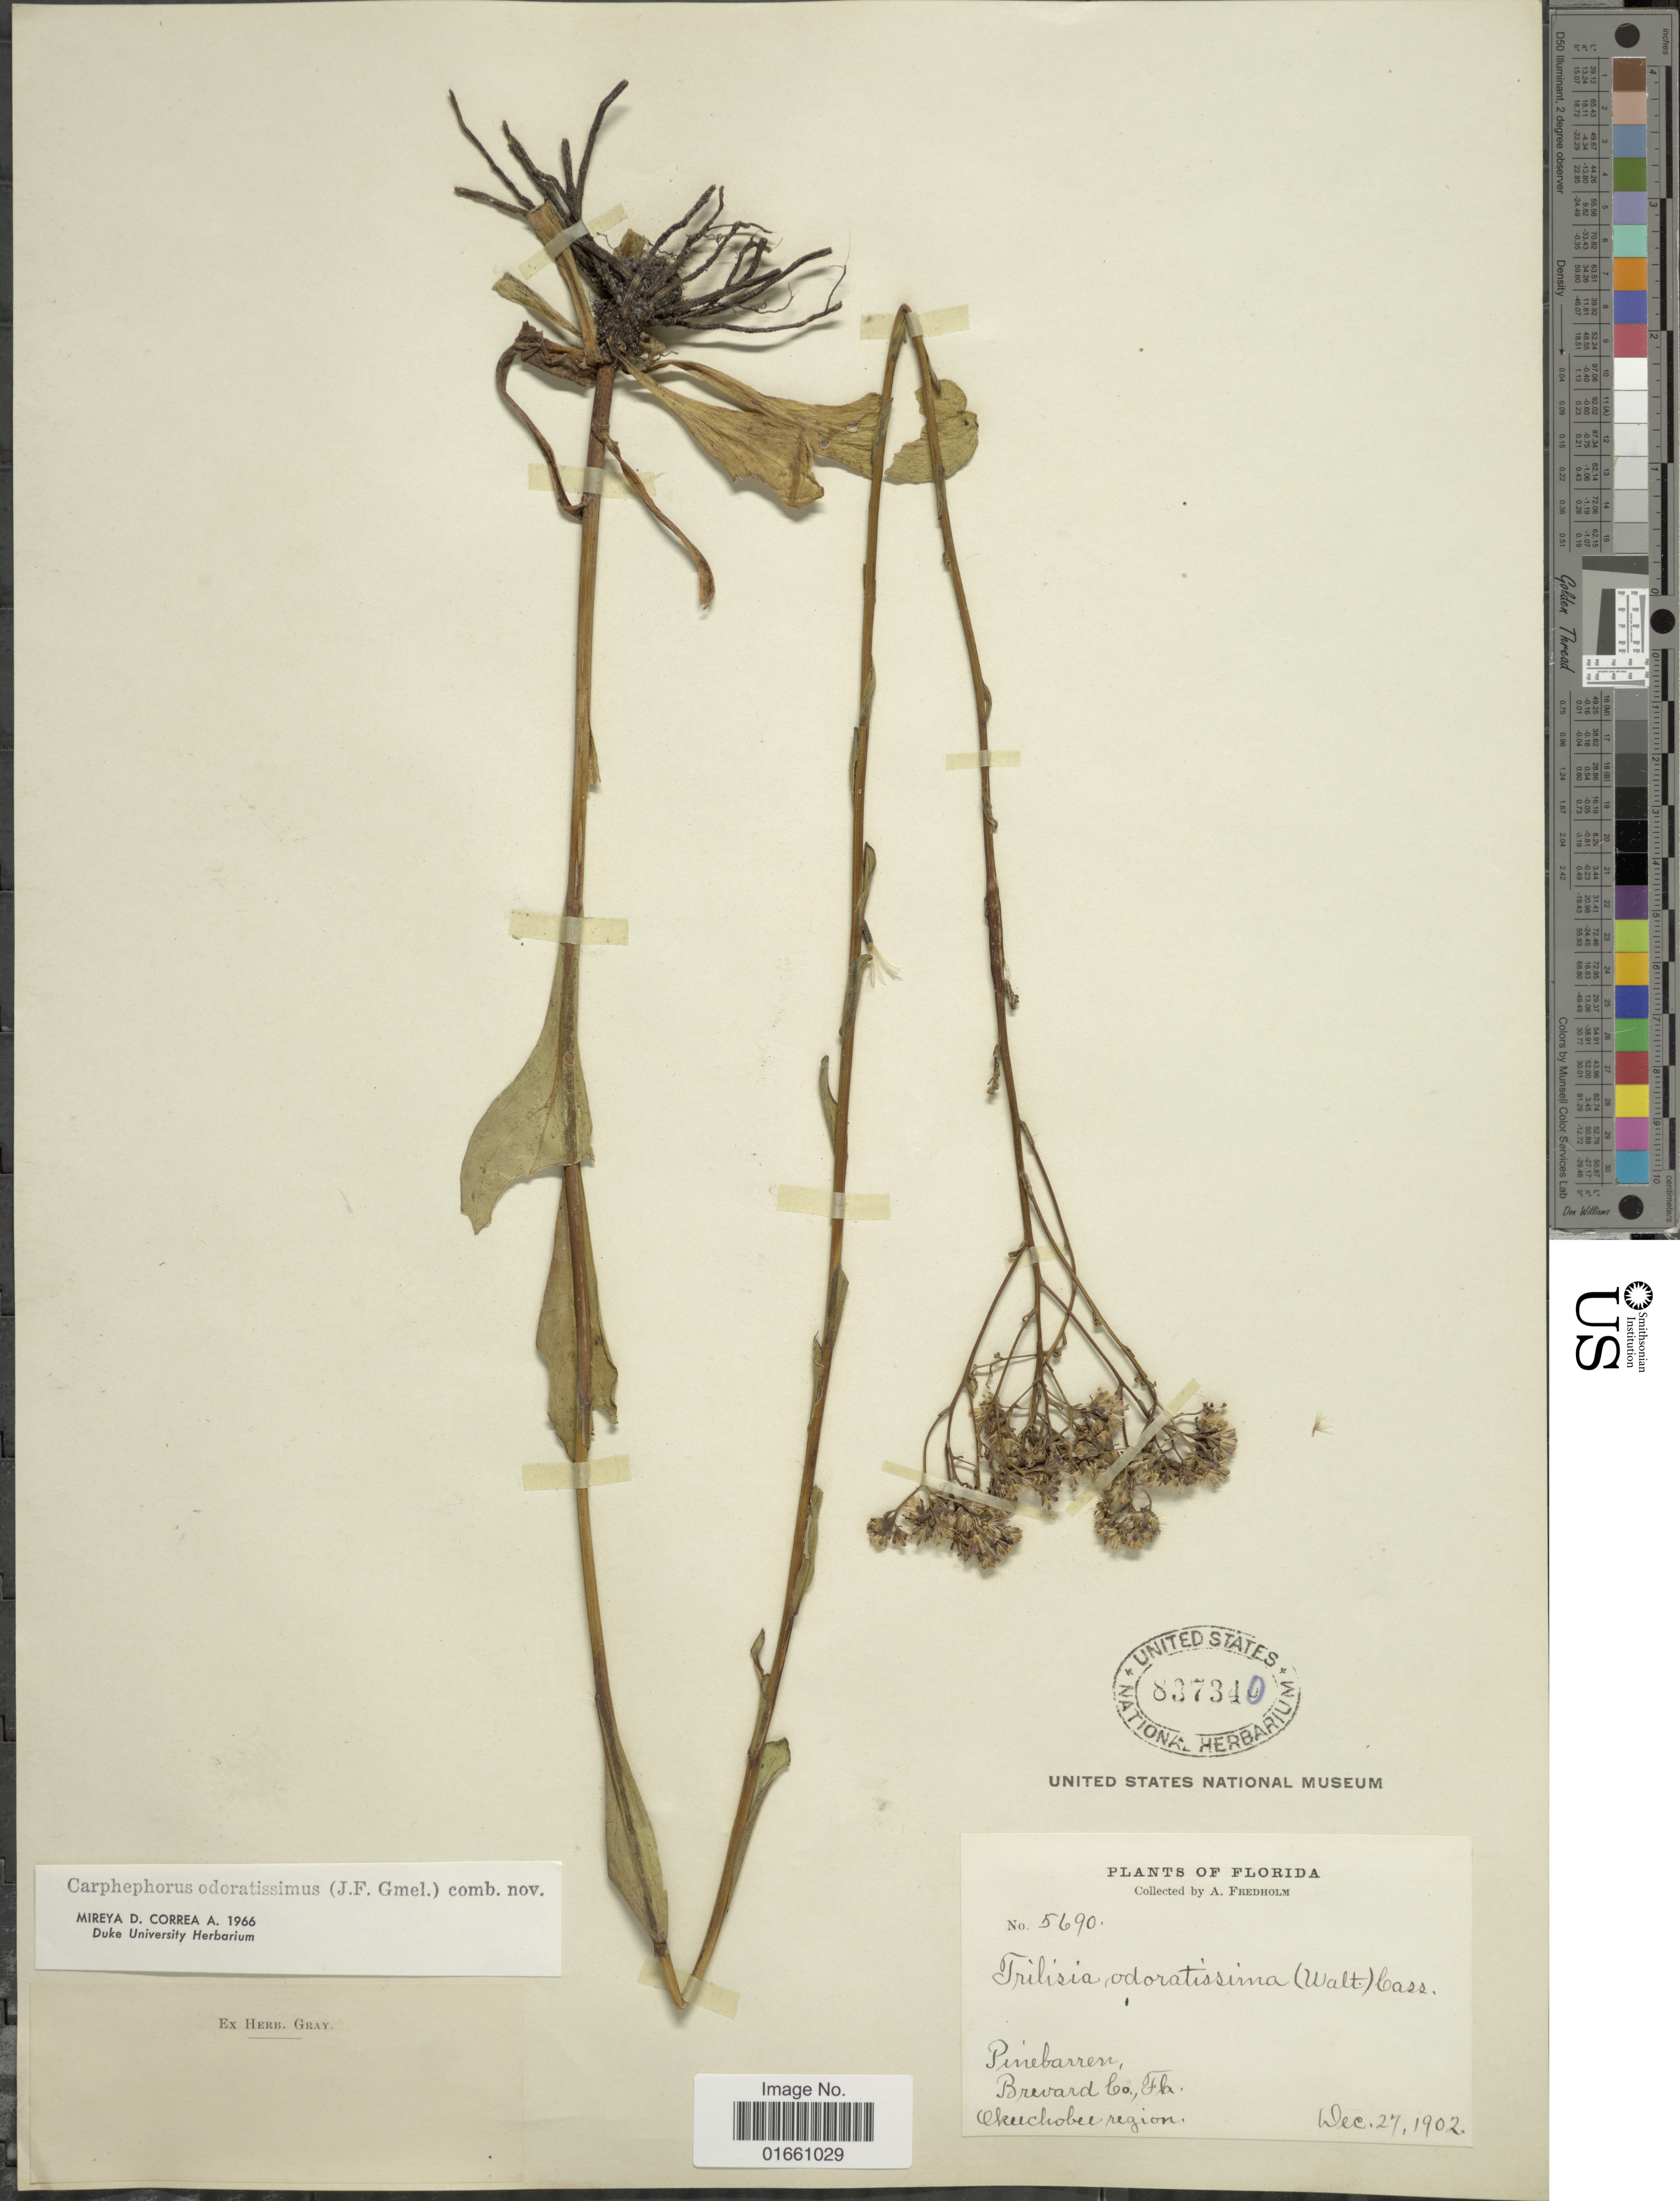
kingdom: Plantae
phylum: Tracheophyta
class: Magnoliopsida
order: Asterales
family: Asteraceae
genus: Trilisa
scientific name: Trilisa odoratissima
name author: (J.F. Gmel.) Cass.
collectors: A. Fredholm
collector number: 5690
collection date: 1902-12-27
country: United States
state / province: Florida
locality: Pinebarren, Brevard Co. Okeechobee region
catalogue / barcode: US 837340